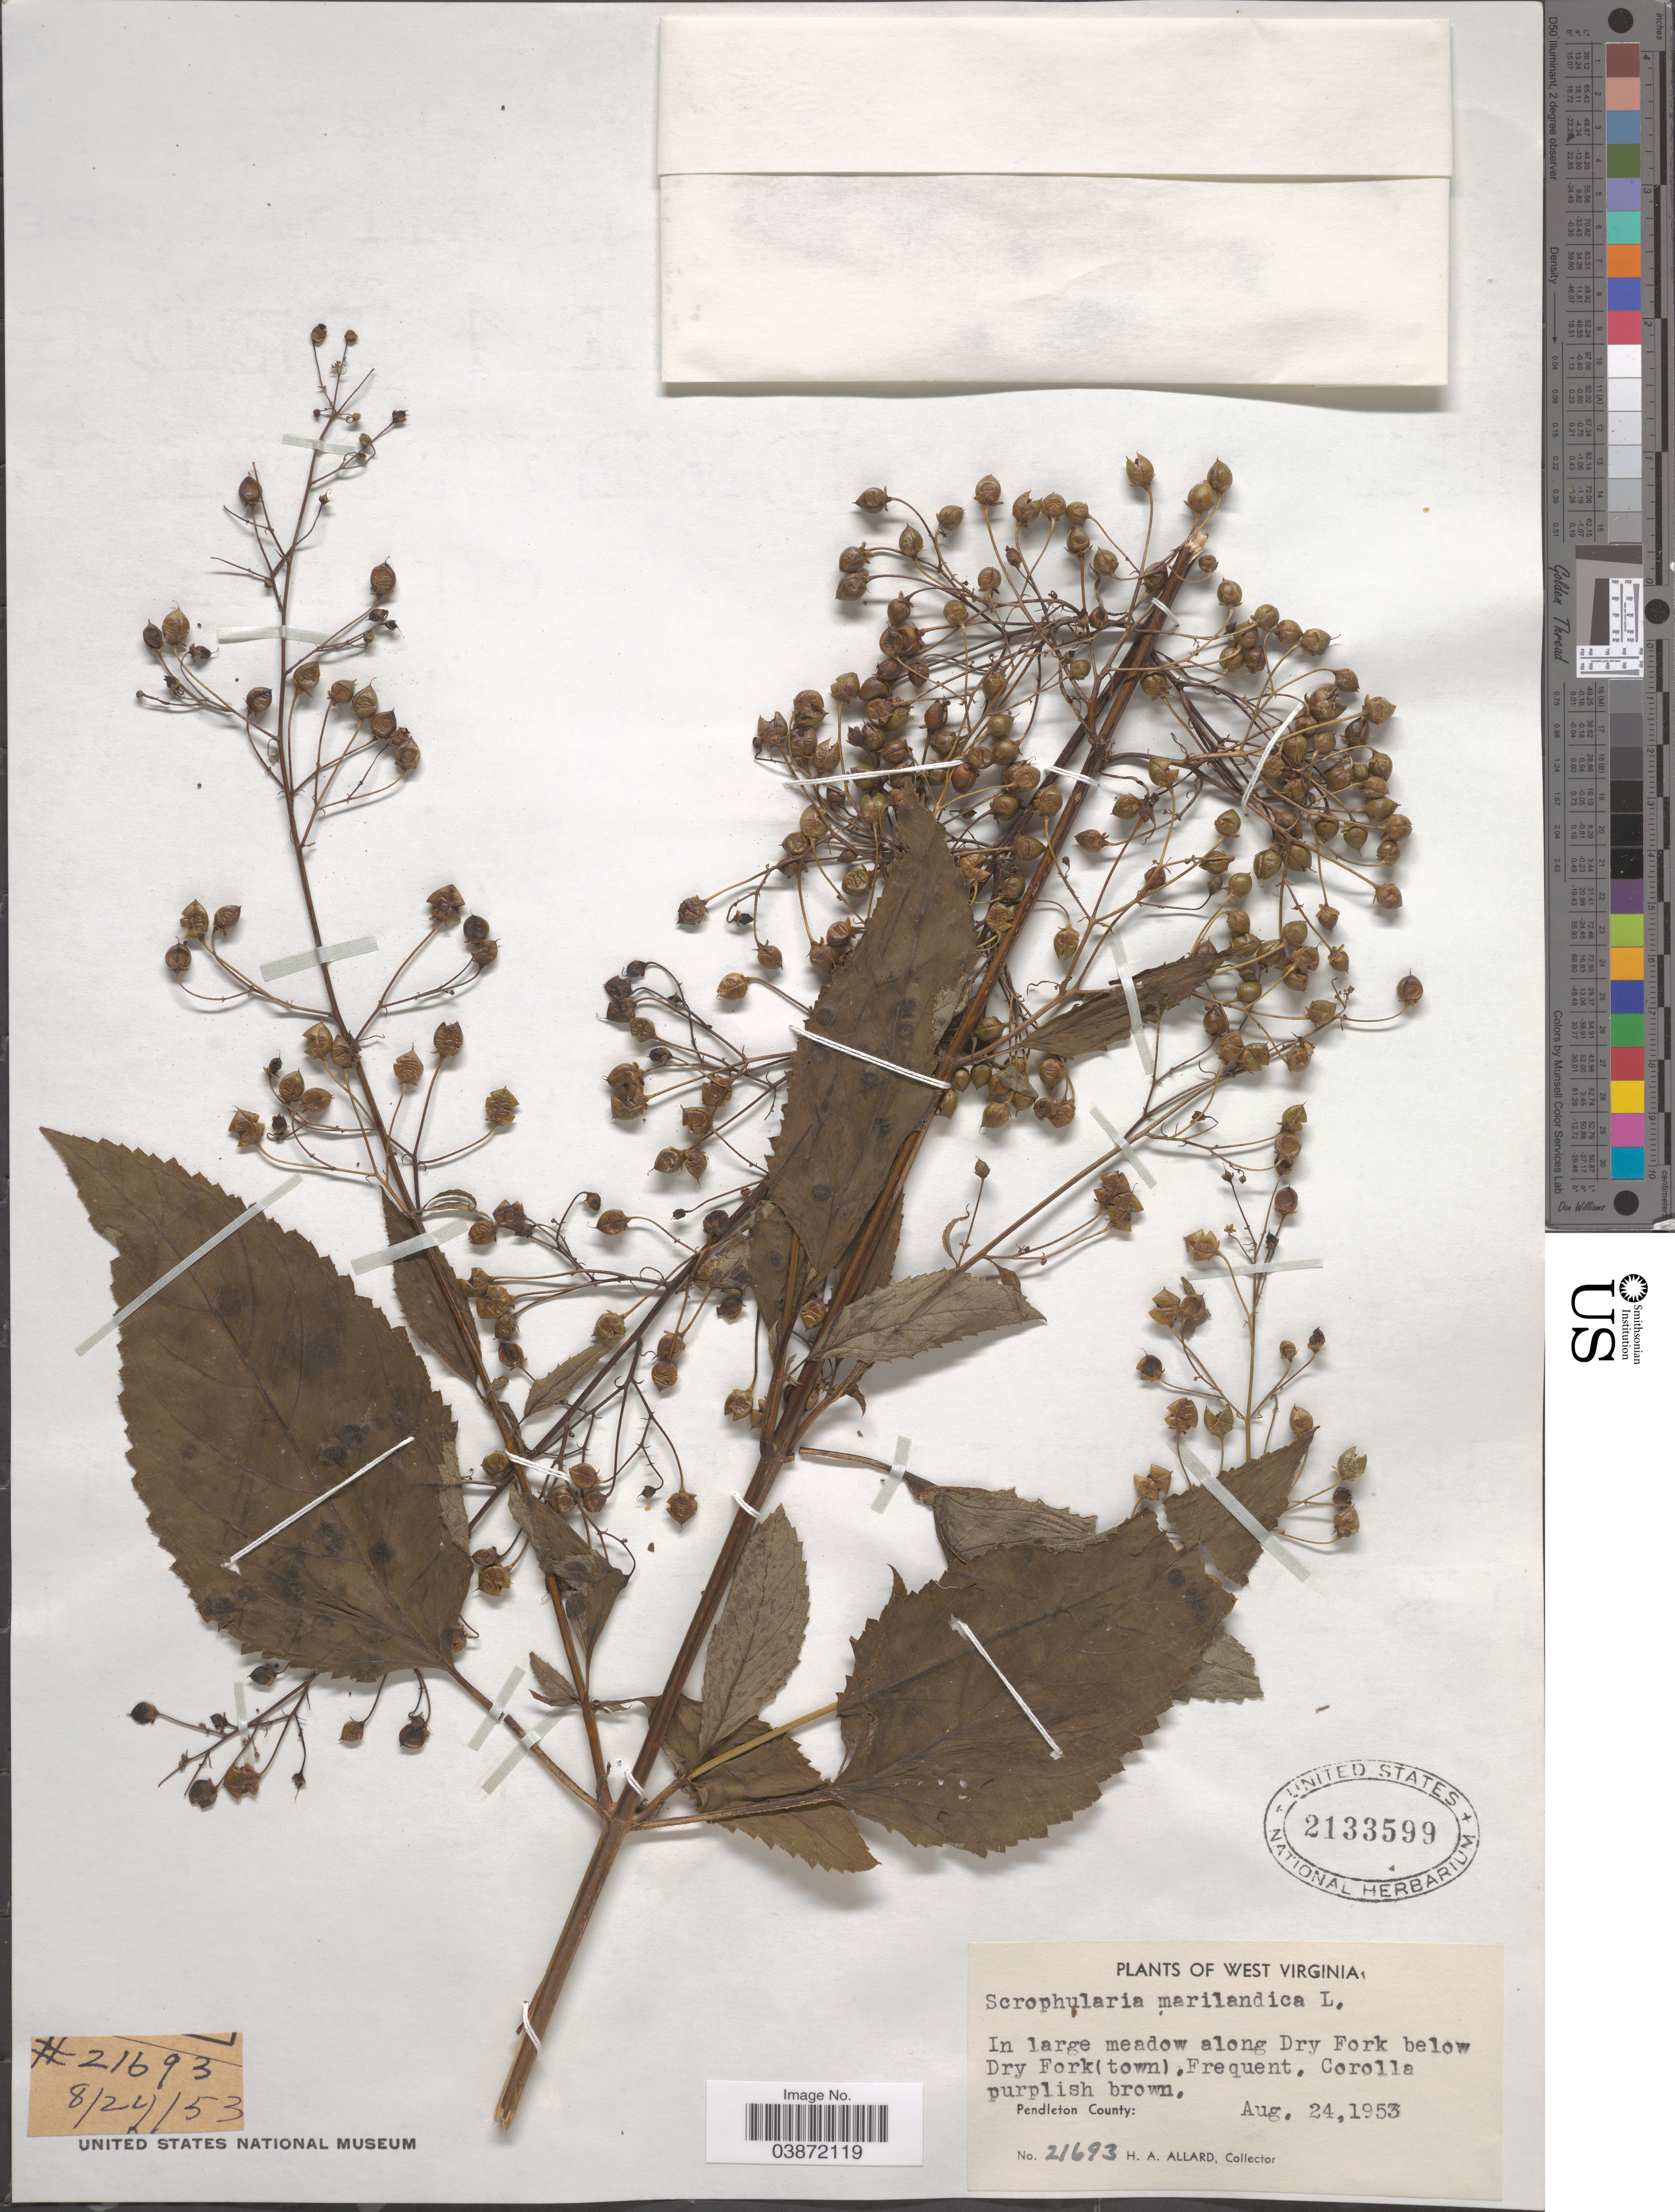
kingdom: Plantae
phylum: Tracheophyta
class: Magnoliopsida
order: Lamiales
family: Scrophulariaceae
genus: Scrophularia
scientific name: Scrophularia marilandica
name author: L.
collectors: H. A. Allard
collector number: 21693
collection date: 1953-08-24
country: United States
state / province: West Virginia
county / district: Pendleton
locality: In large meadow along Dry Fork below Dry Fork (town). Pendleton County.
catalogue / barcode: US 2133599